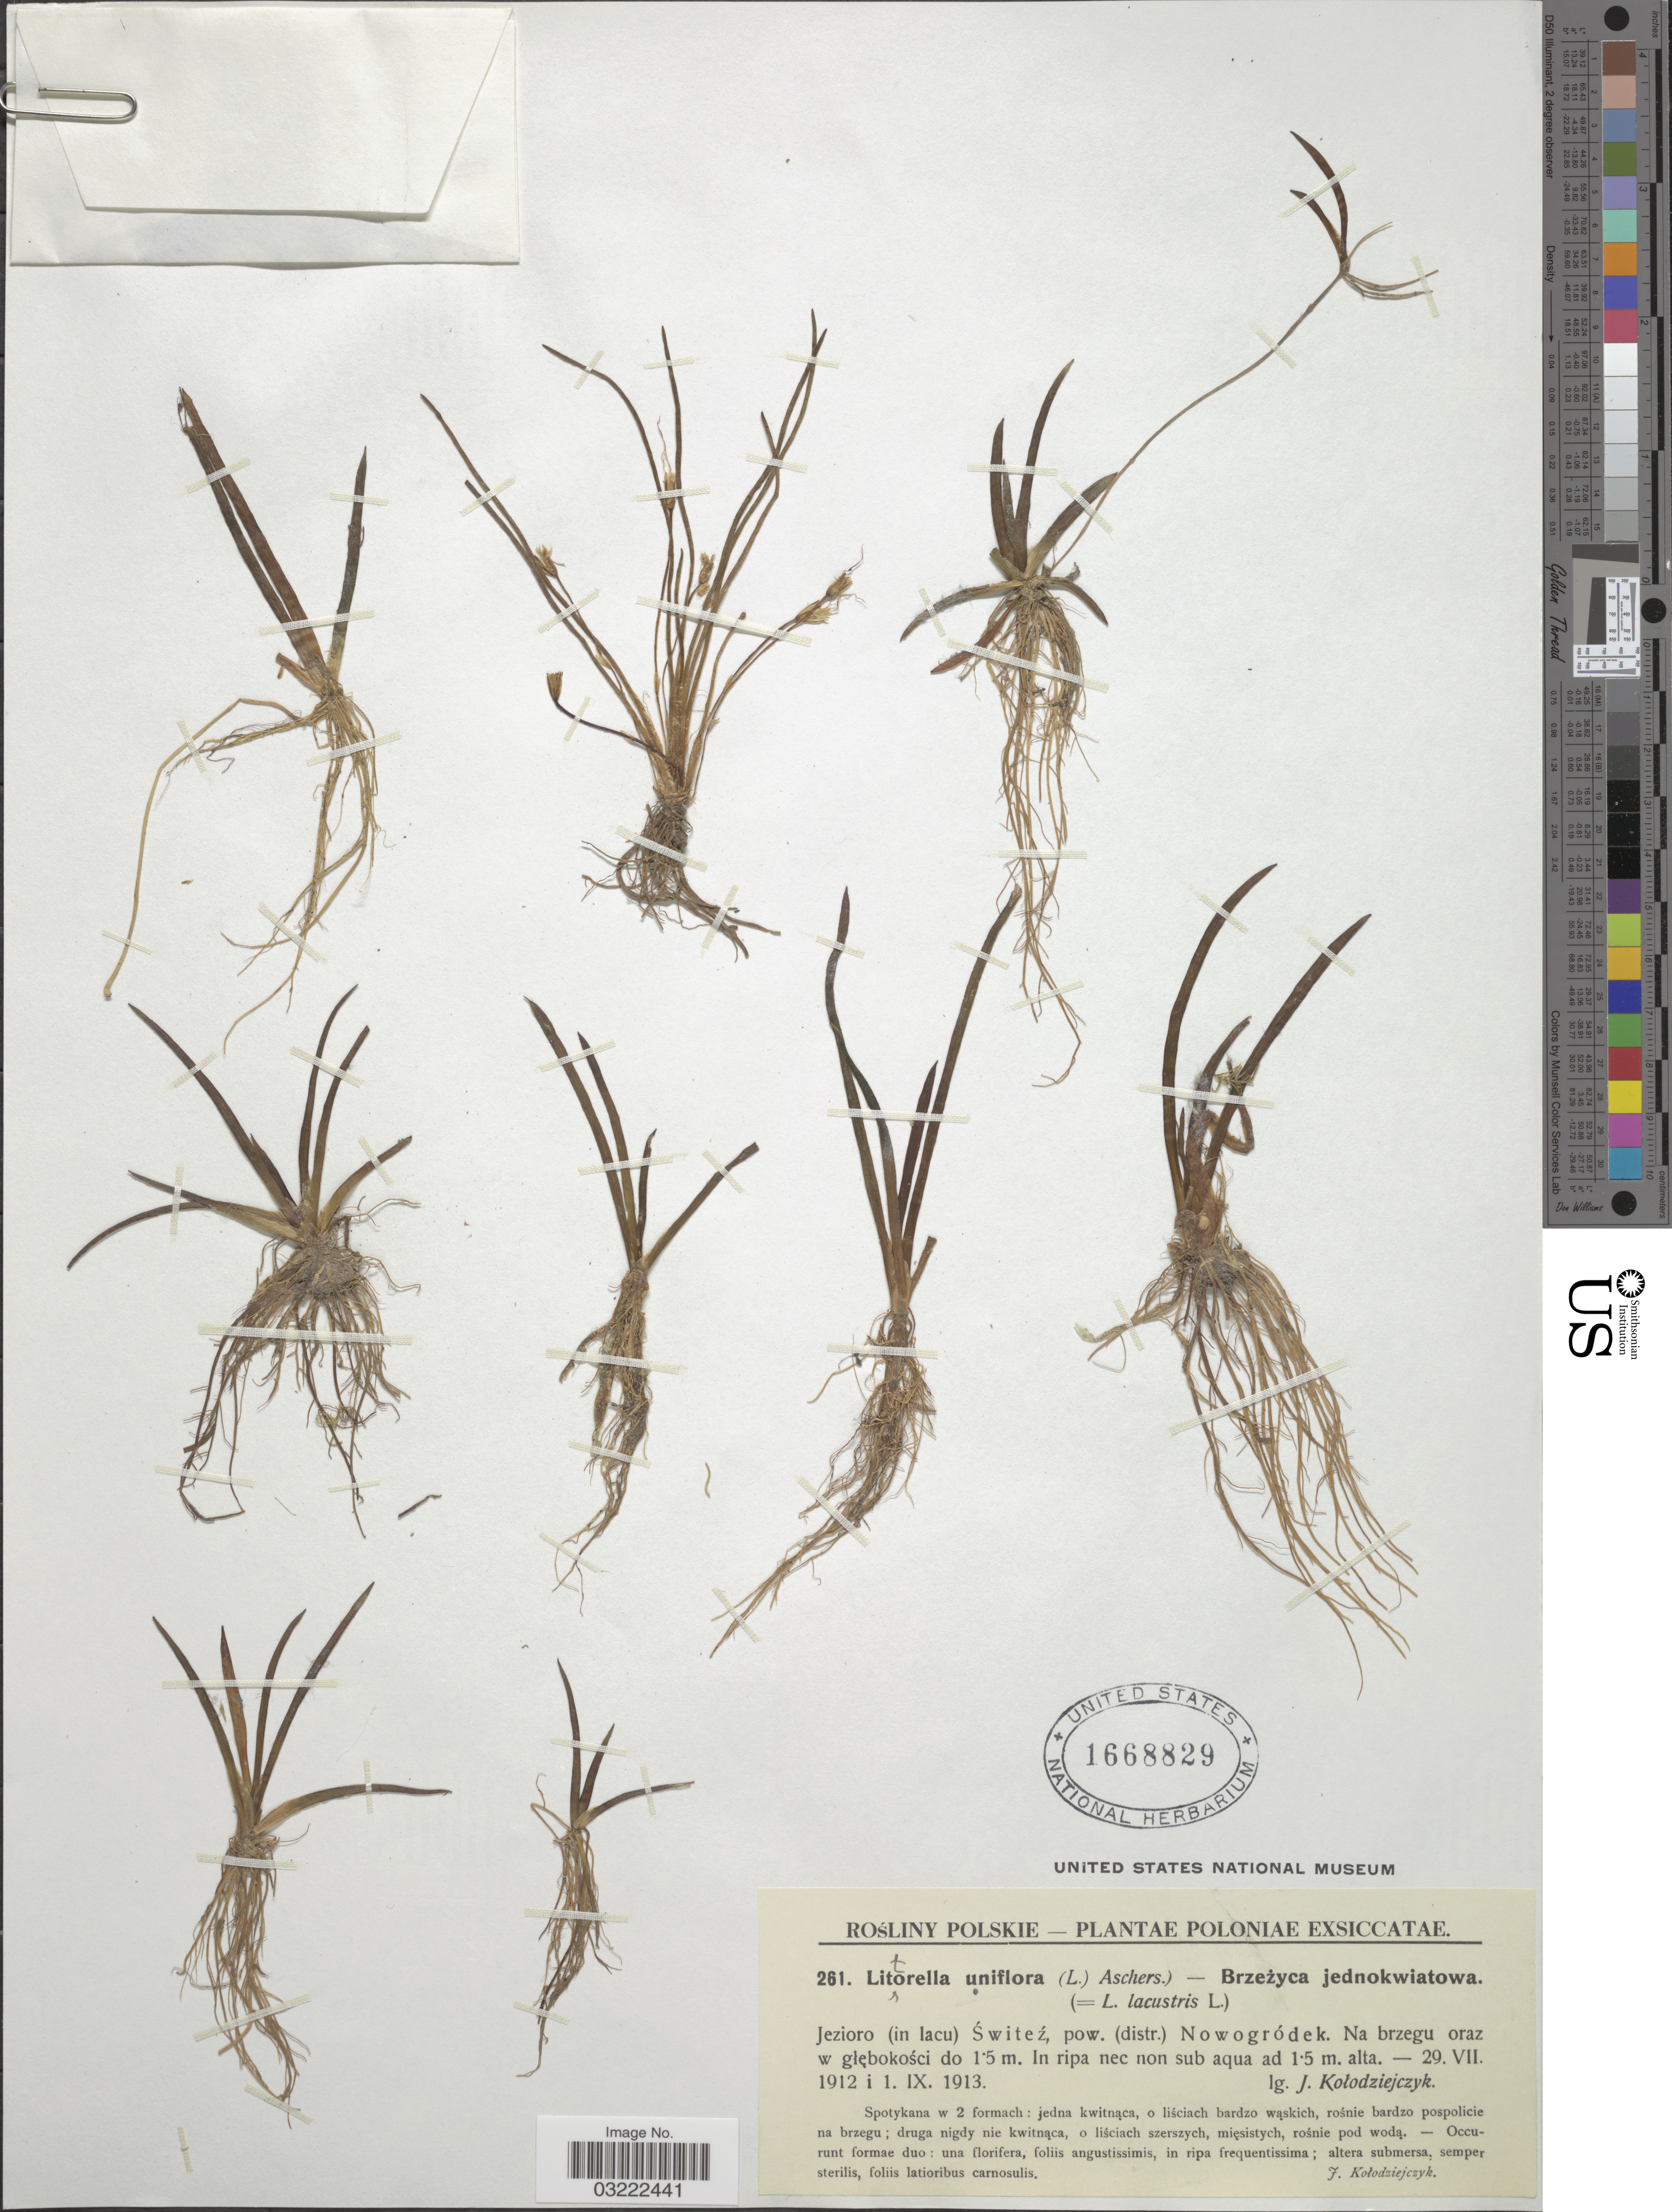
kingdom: Plantae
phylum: Tracheophyta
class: Magnoliopsida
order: Lamiales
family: Plantaginaceae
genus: Littorella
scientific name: Littorella uniflora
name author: (L.) Asch.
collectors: J. Kotodziejczyk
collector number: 261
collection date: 1912-07-29/1913-09-01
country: Poland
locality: Jezioro (in lacu) Świteź, pow.(distr.) Nowogródek. Na brzegu oraz w glębokości do 1.5m.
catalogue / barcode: US 1668829